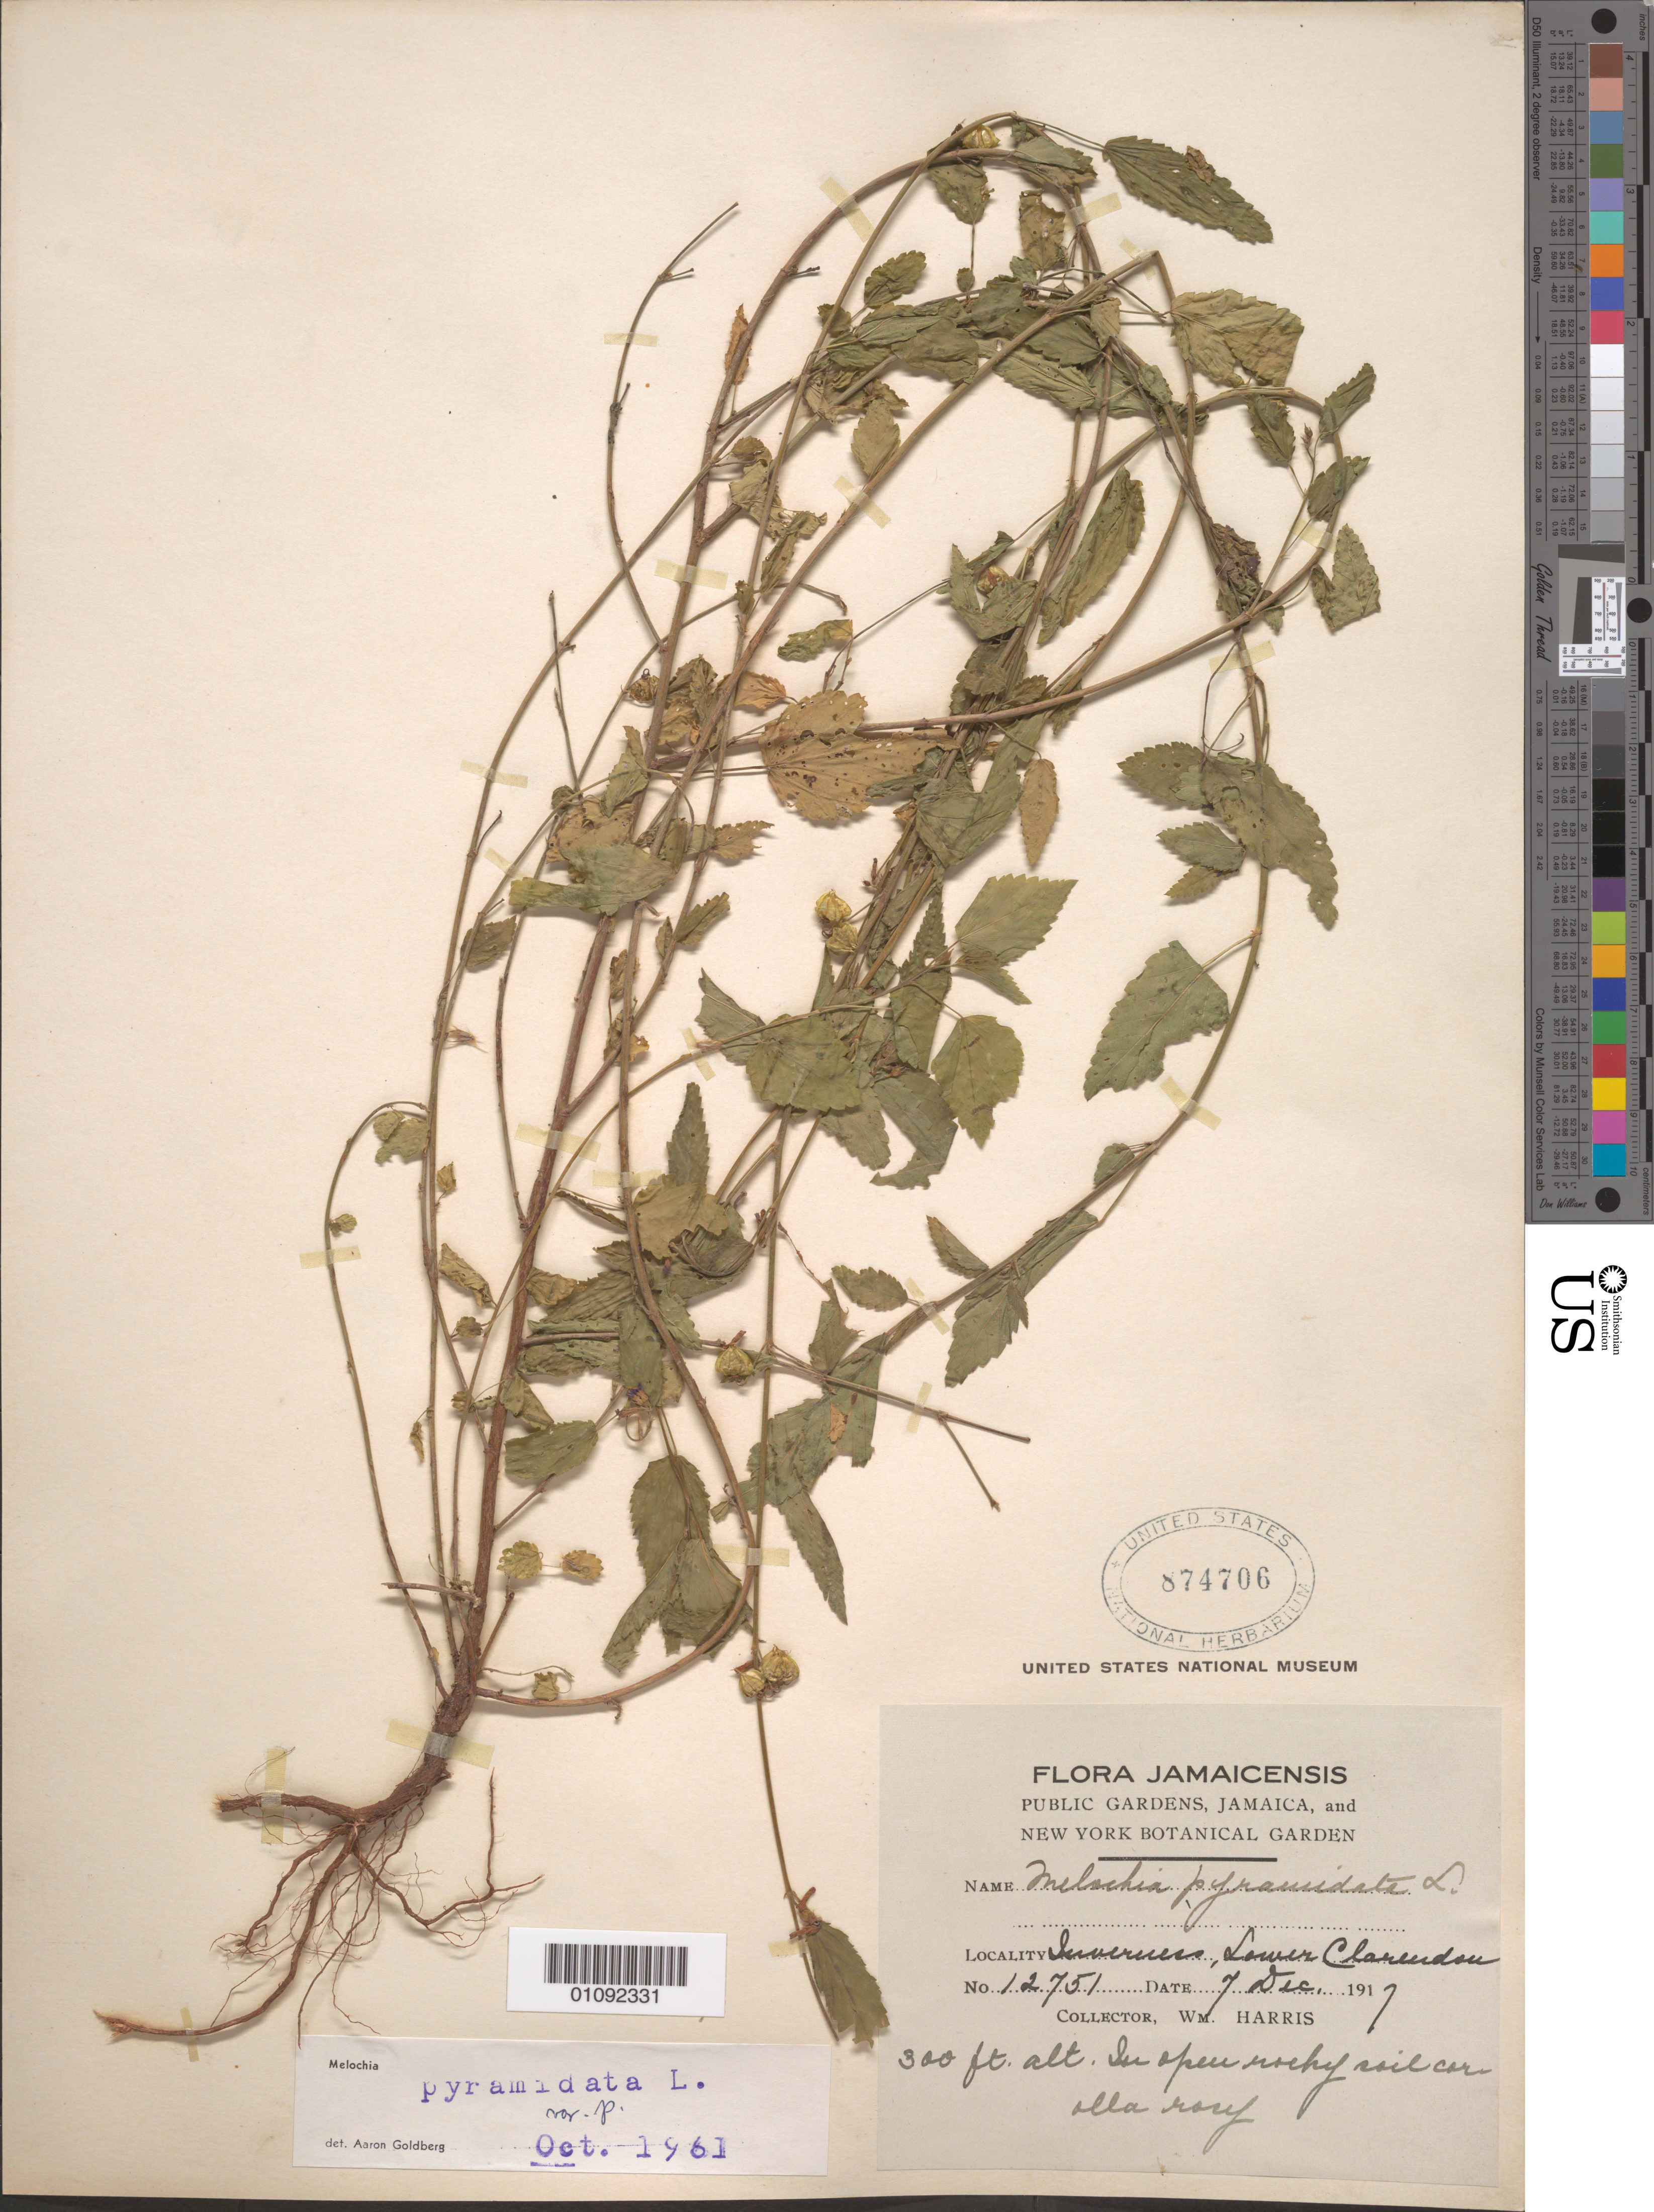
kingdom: Plantae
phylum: Tracheophyta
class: Magnoliopsida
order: Malvales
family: Malvaceae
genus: Melochia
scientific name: Melochia pyramidata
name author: L.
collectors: W. H. Harris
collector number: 12751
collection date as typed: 07 Dec 1917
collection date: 1917-12-07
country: Jamaica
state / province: Clarendon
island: Jamaica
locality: Inverness, Lower Clarendon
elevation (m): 91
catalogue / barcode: US 874706